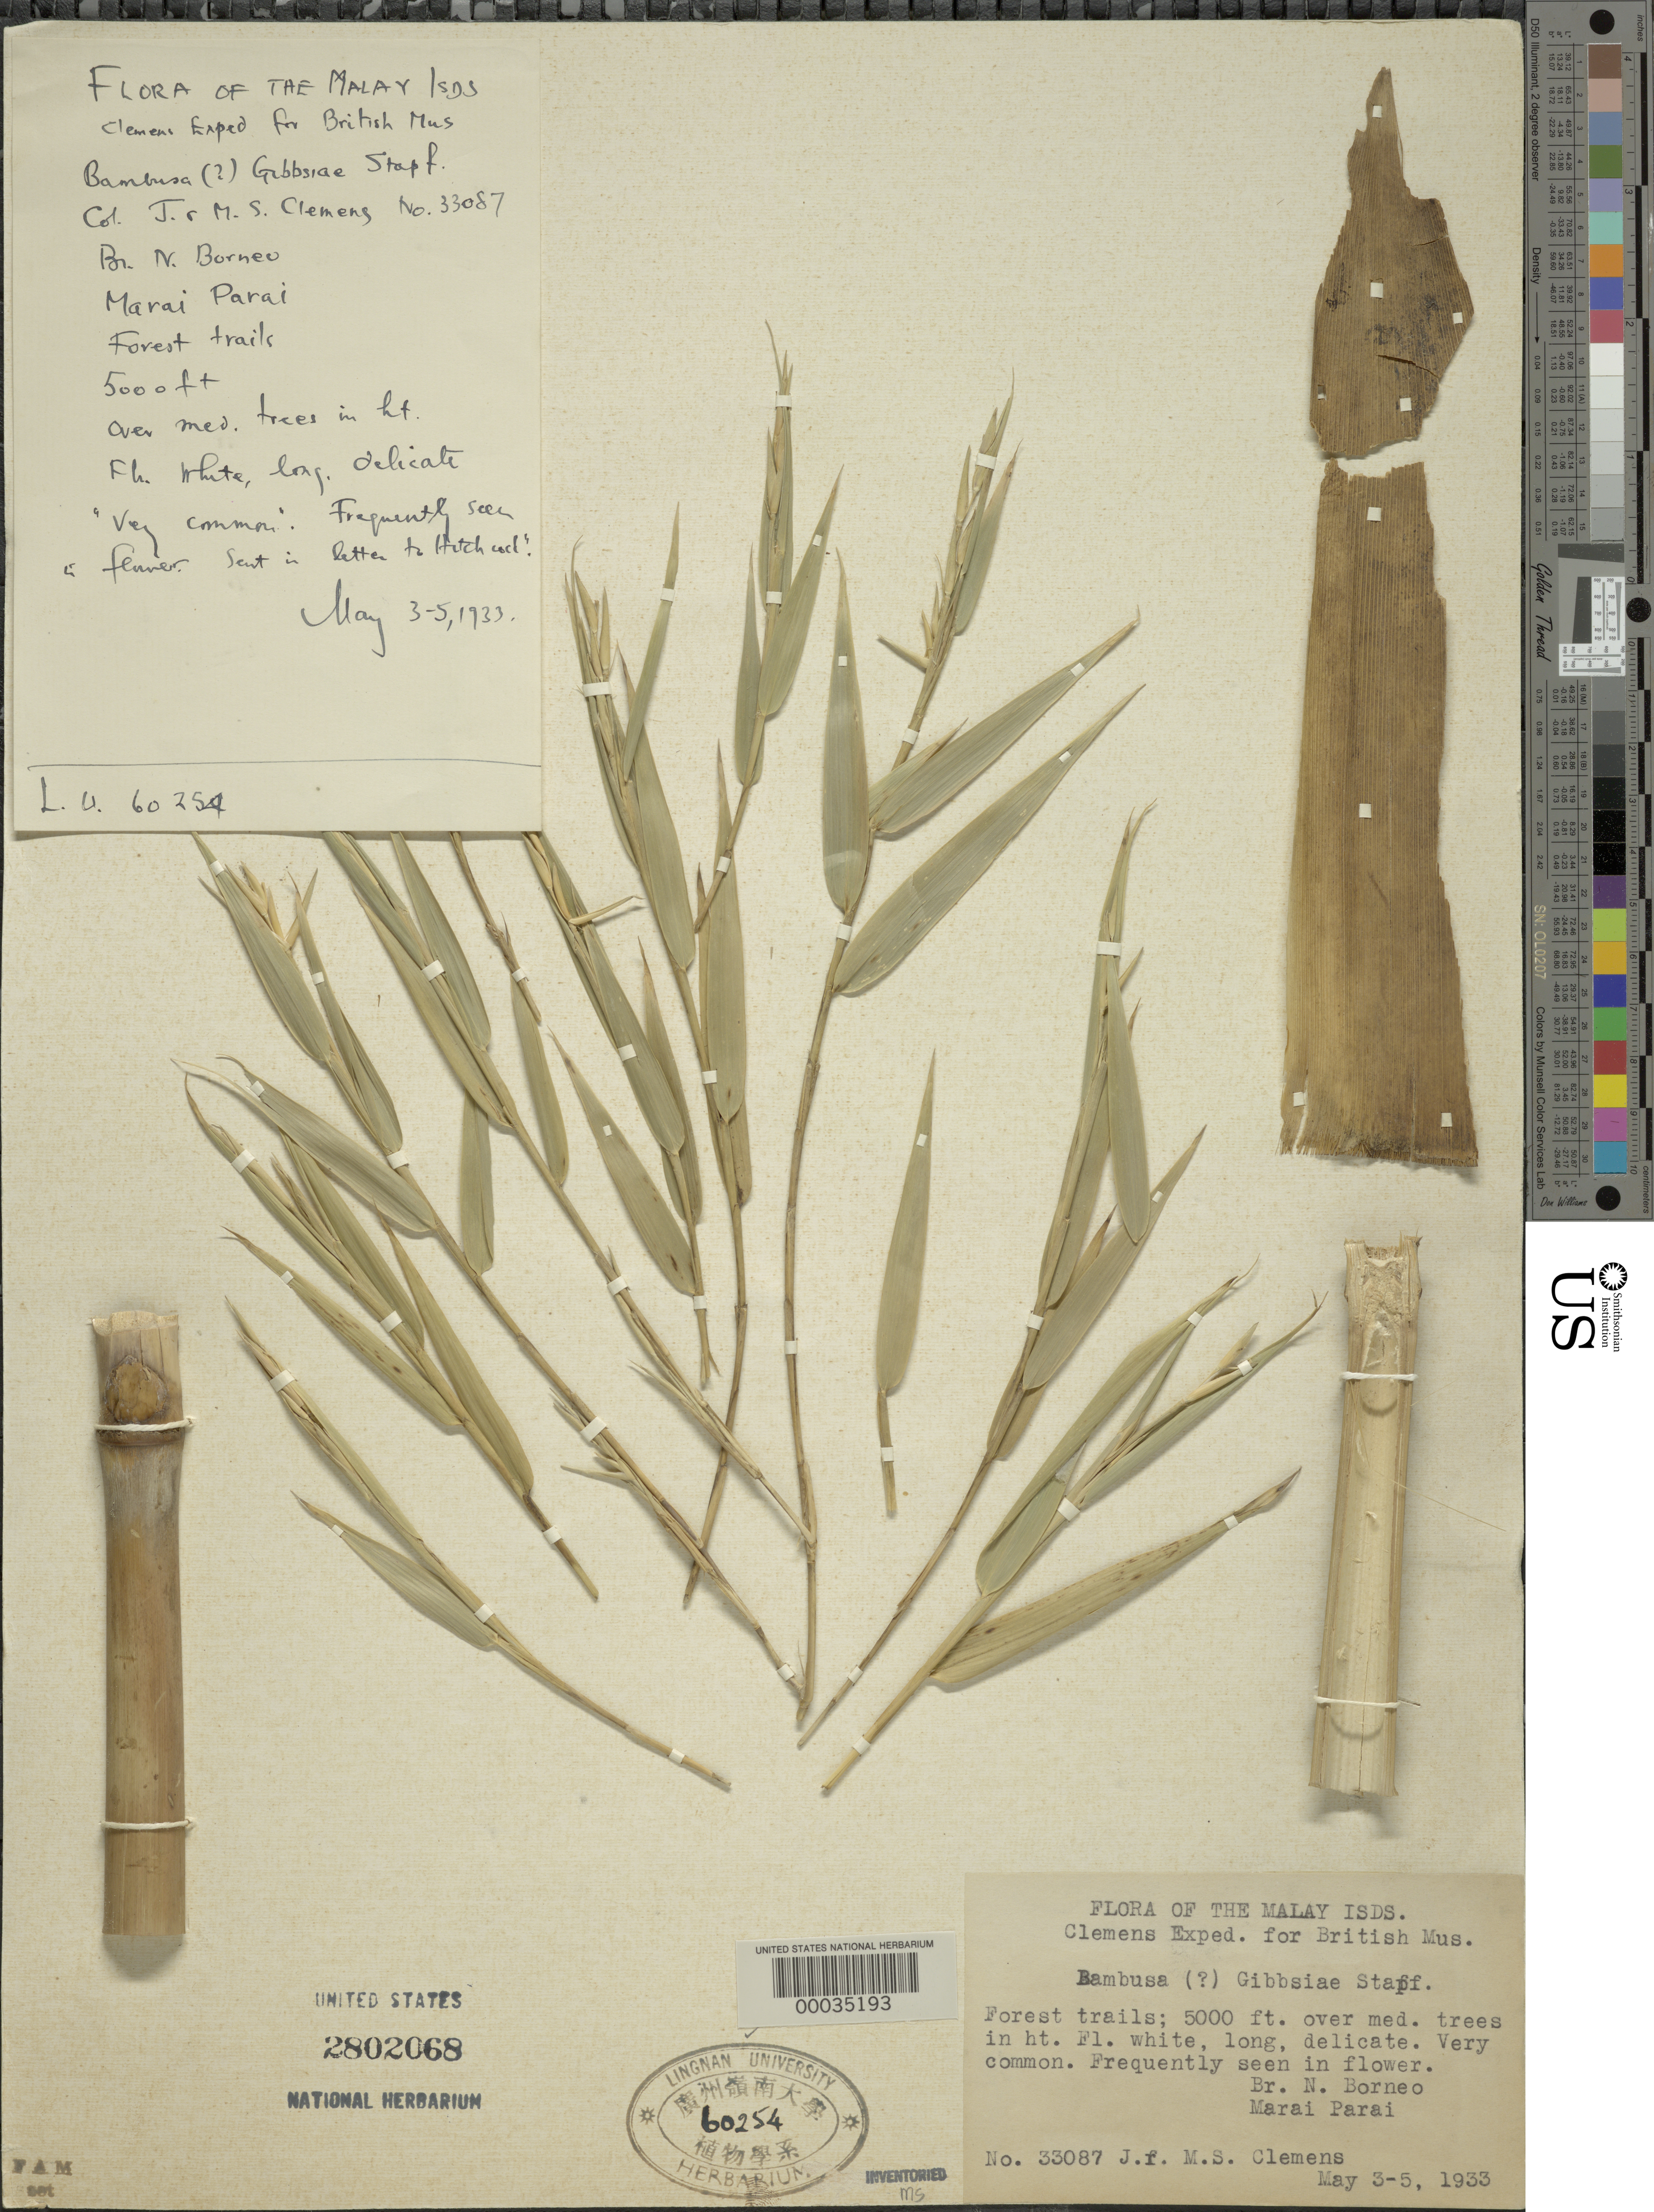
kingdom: Plantae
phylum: Tracheophyta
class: Liliopsida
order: Poales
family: Poaceae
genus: Bambusa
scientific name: Bambusa sp.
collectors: M. S. Clemens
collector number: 33087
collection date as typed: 03 May 1933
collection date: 1933-05-03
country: Malaysia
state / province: Sarawak (?)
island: Borneo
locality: Br. n. borneo, marai parai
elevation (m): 1524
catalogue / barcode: US 2802068